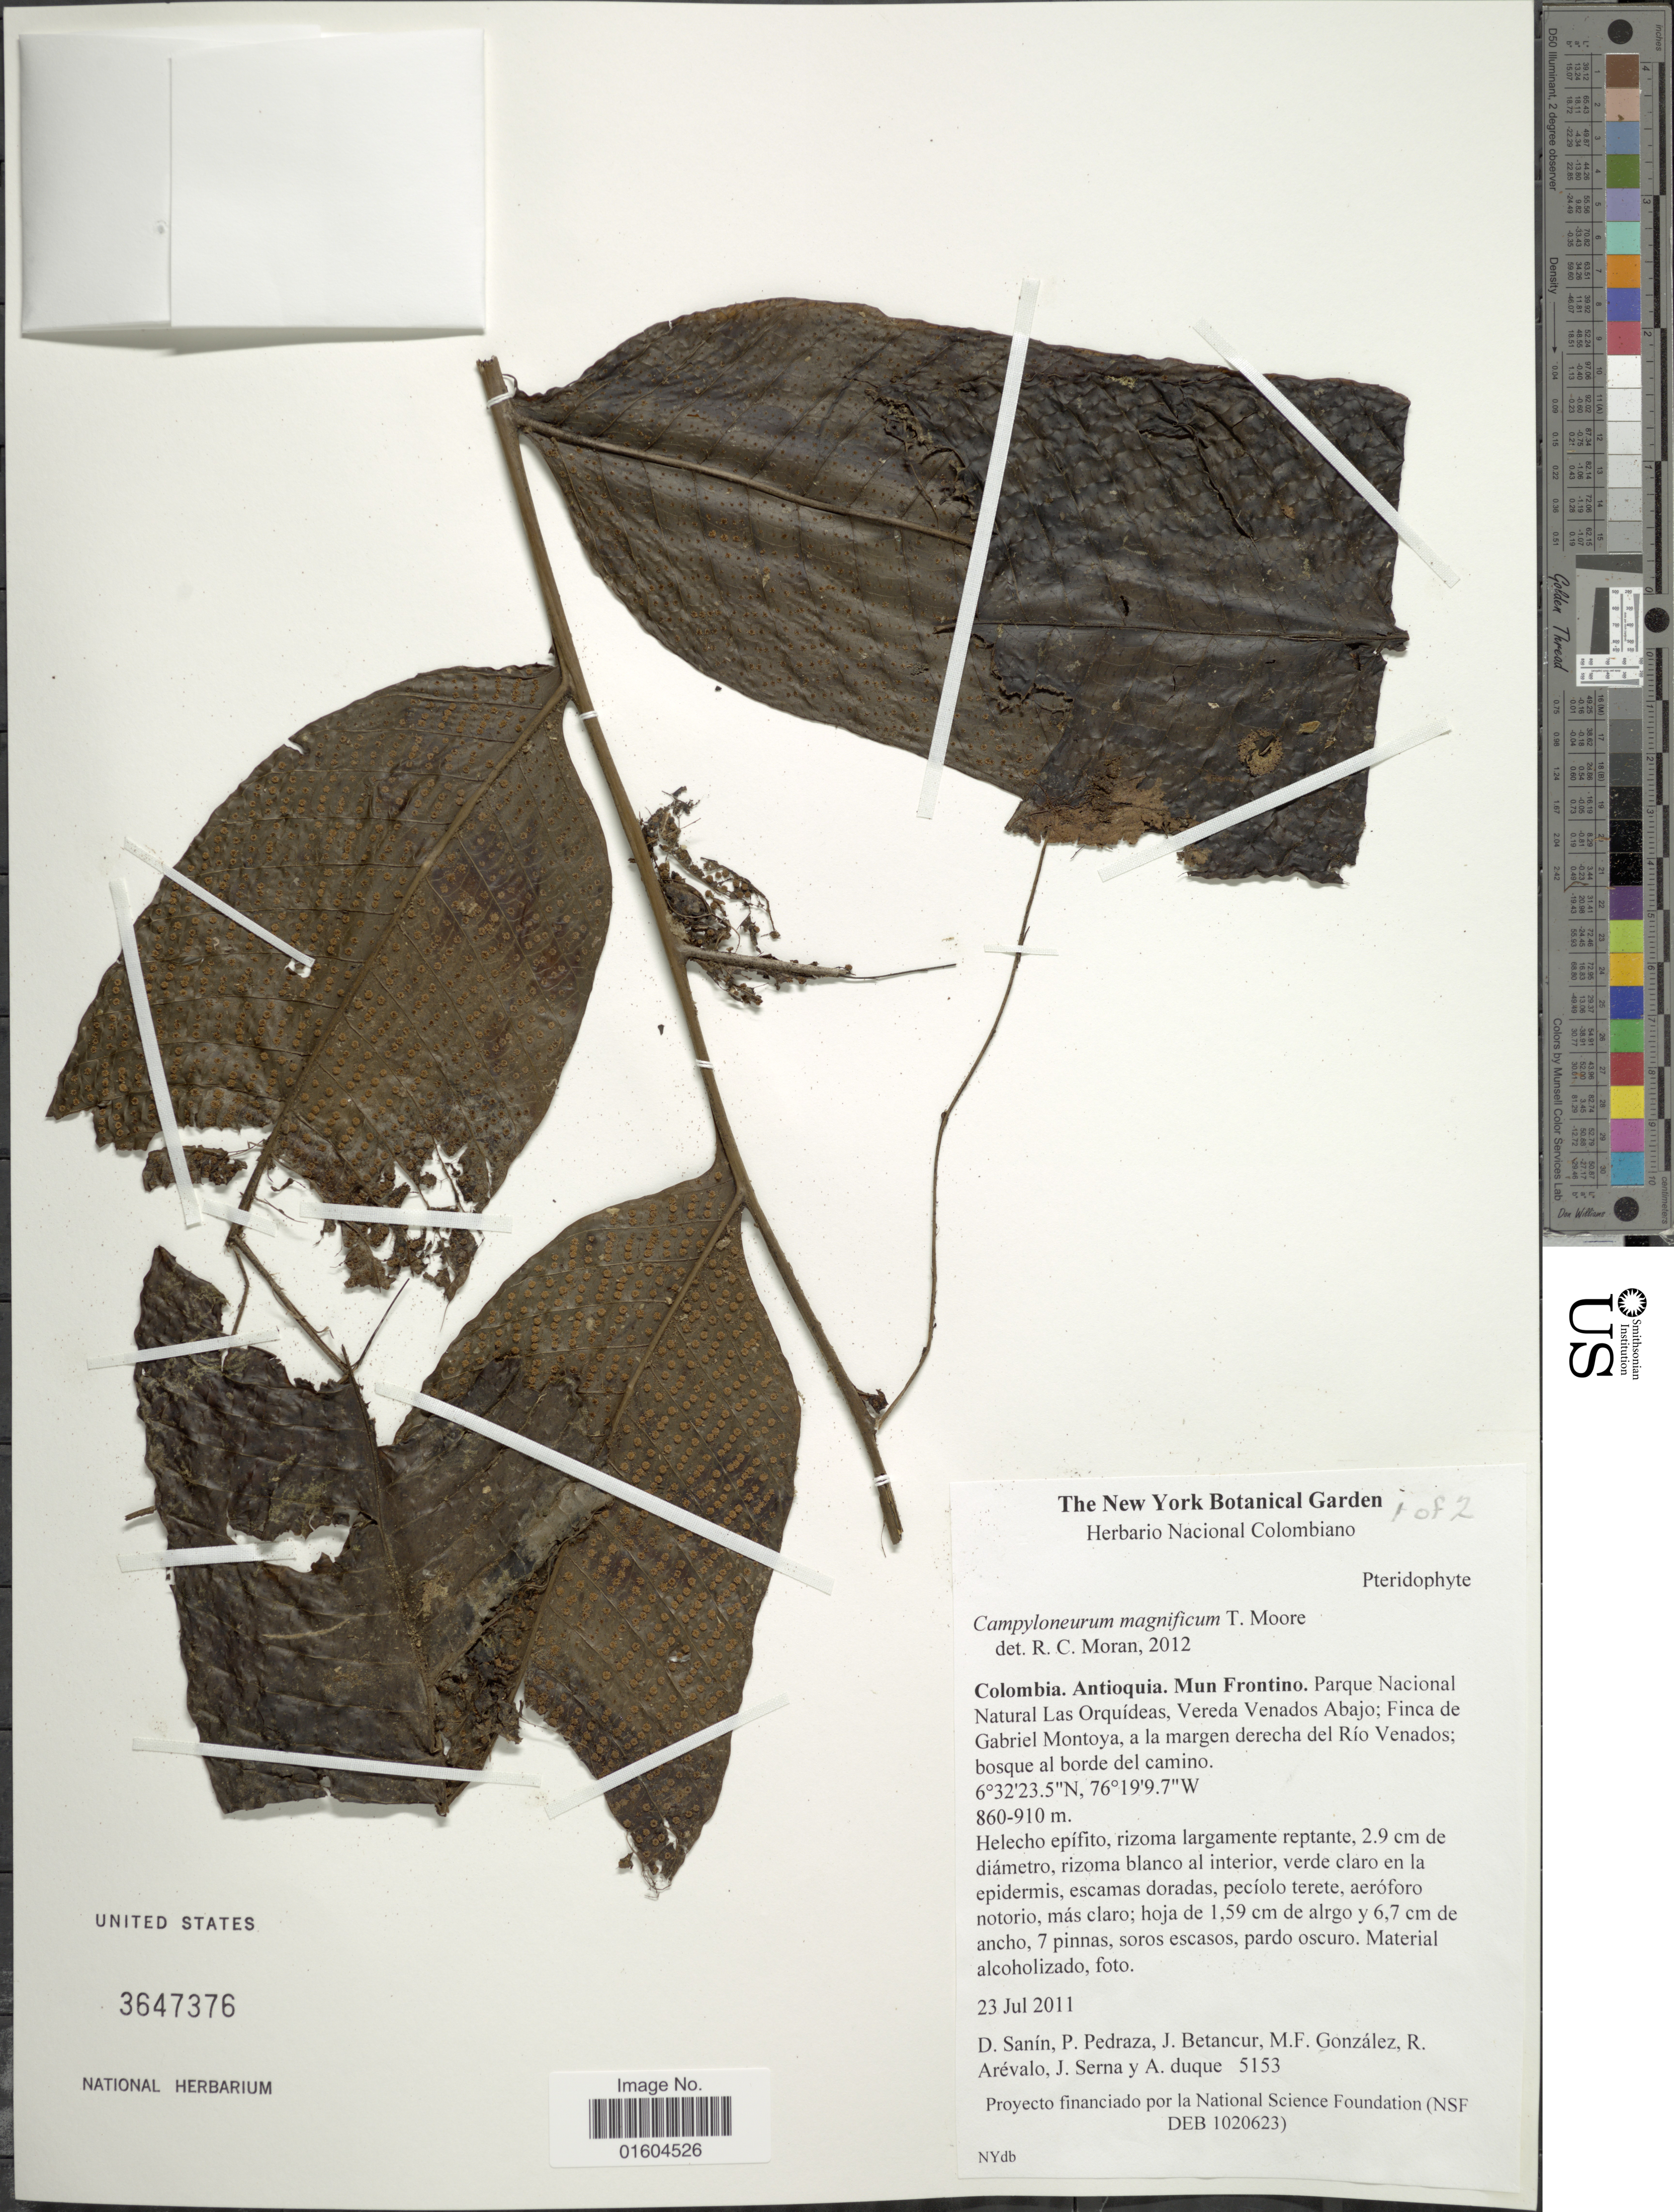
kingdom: Plantae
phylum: Tracheophyta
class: Polypodiopsida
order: Polypodiales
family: Polypodiaceae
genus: Campyloneurum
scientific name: Campyloneurum magnificum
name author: T. Moore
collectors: D. Sanin, P. Pedraza, J. Betancur, M. Gonzalez & et al.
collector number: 5153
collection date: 2011-07-23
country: Colombia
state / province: Antioquia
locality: Colombia. Antioquia. Mun Frontino. Parque Nacional Natural Las Orquideas, Vereda Venados Abajo; Finca de Gabriel Montoya, a la margen derecha del Rio Venados; bosque al borde del camino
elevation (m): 860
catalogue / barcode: US 3647376